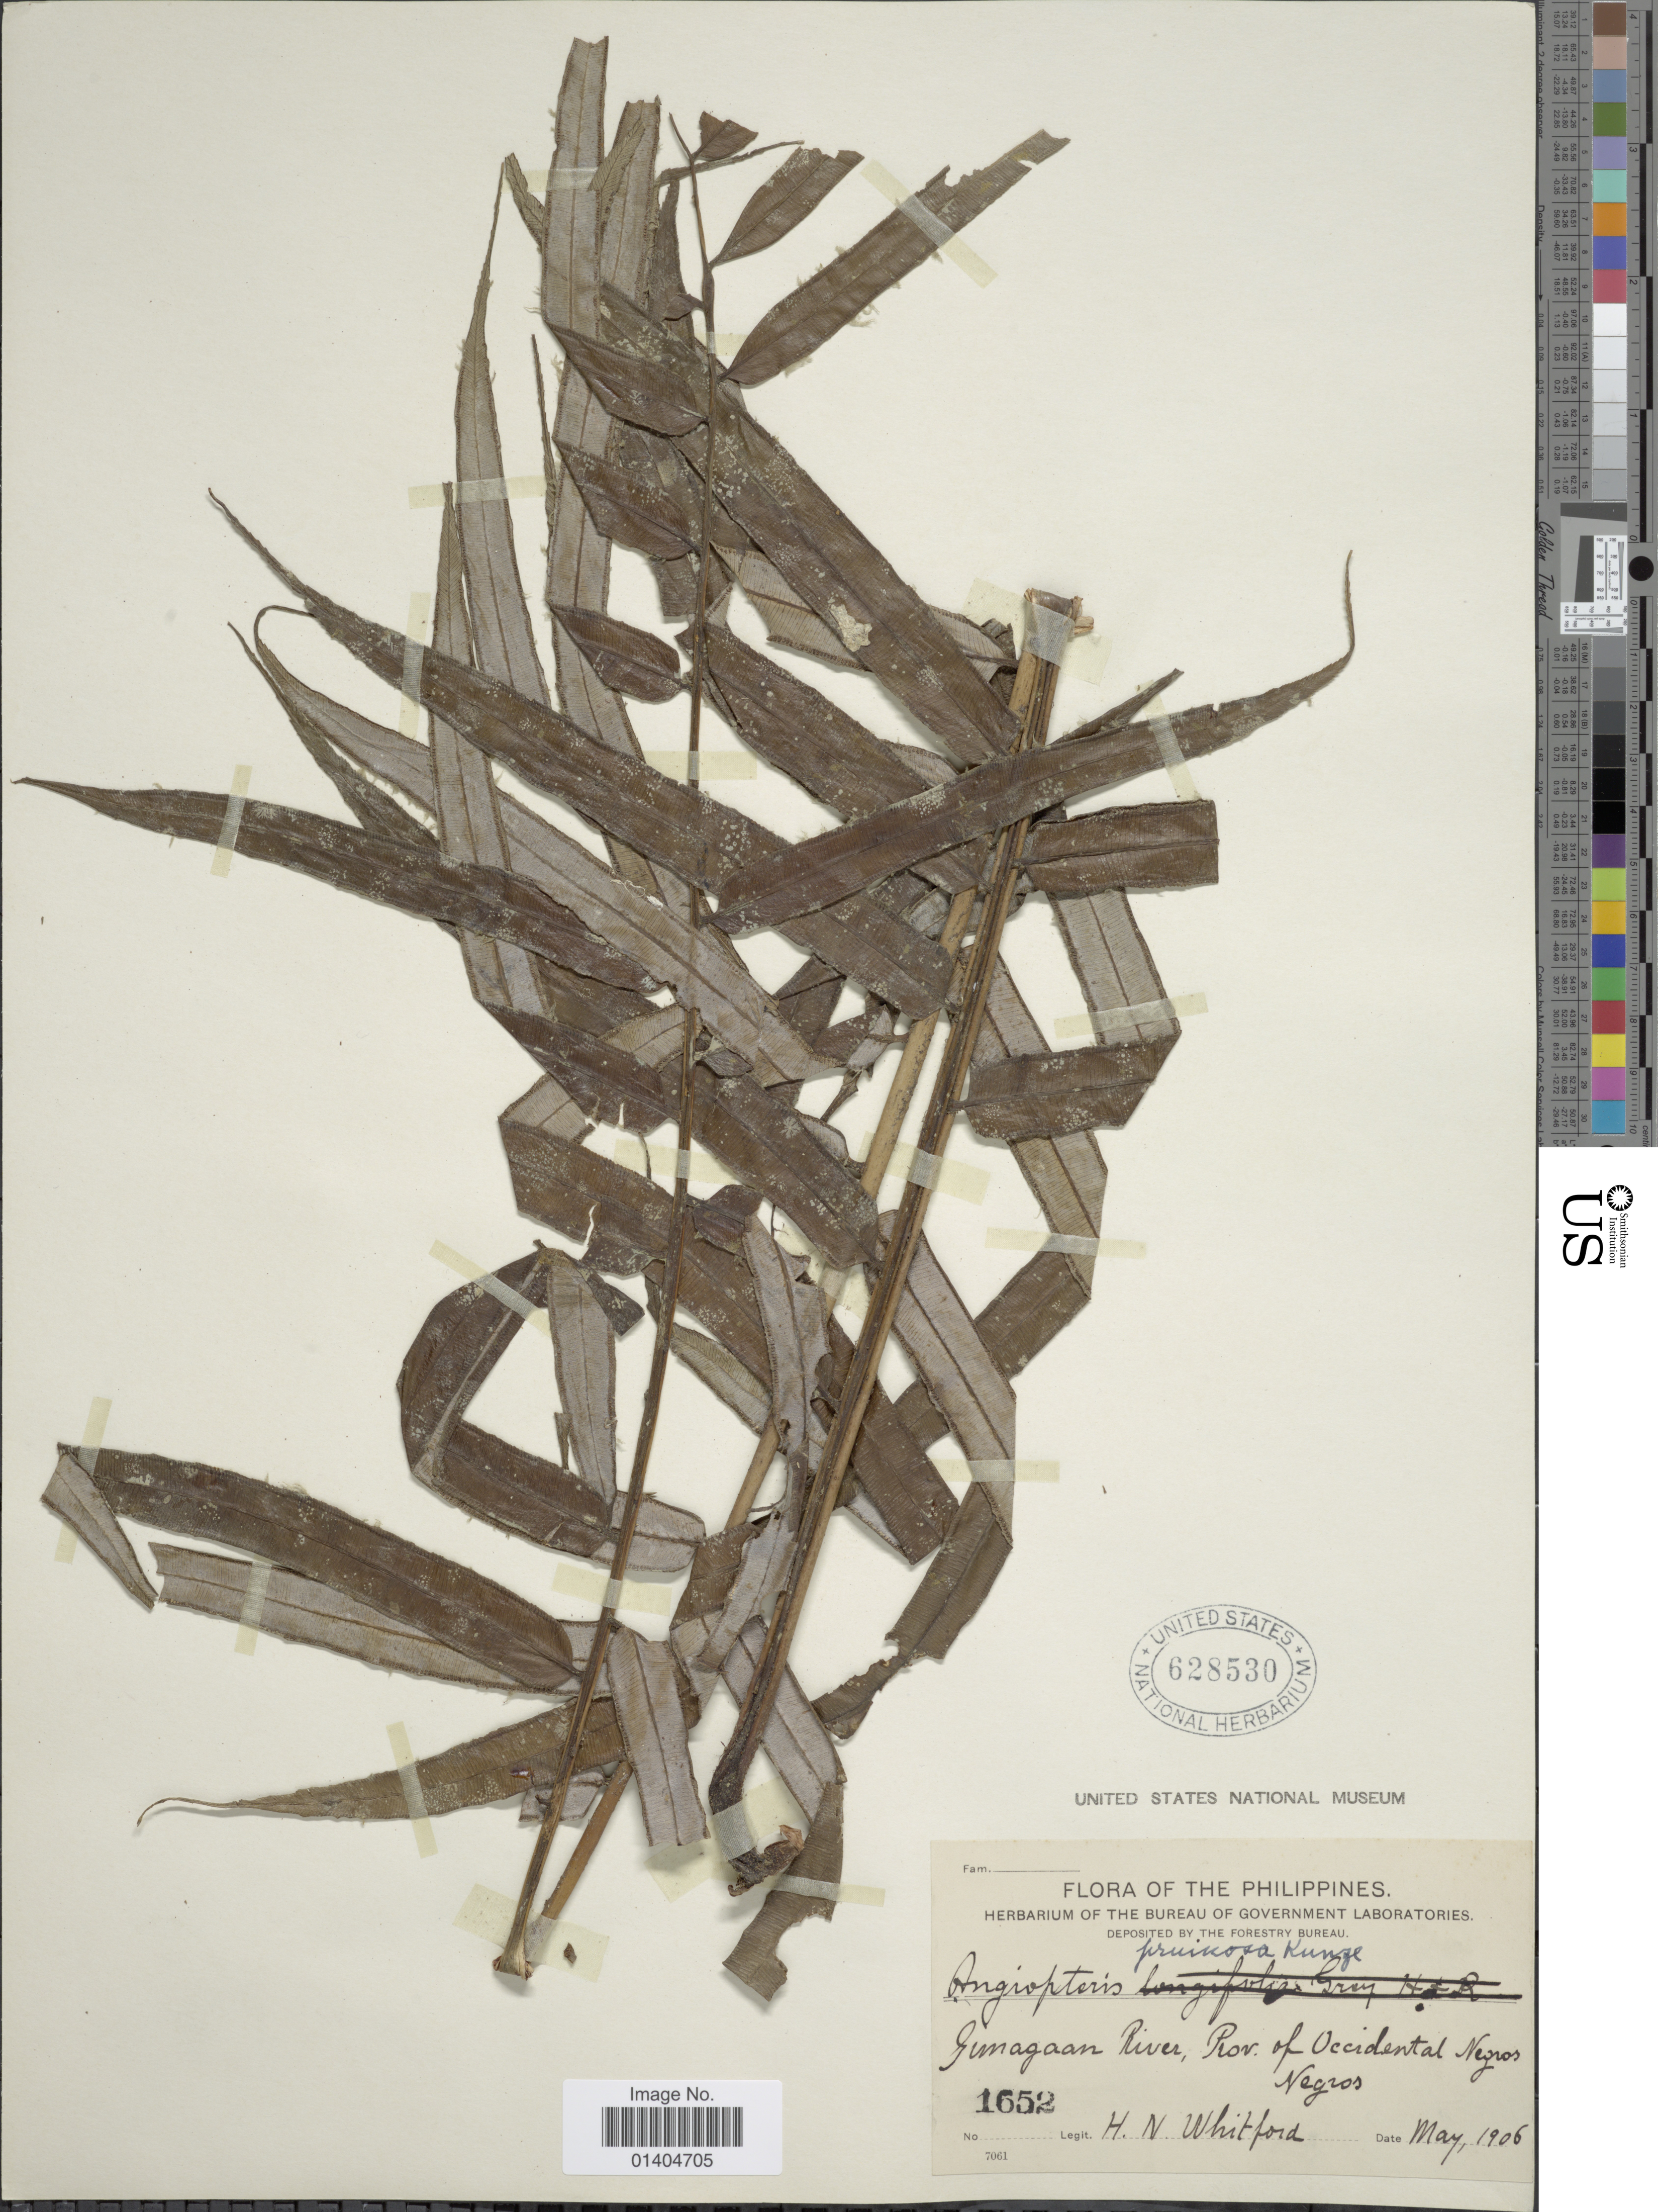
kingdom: Plantae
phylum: Tracheophyta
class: Polypodiopsida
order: Marattiales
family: Marattiaceae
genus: Angiopteris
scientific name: Angiopteris pruinosa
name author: Kunze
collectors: H. N. Whitford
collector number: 1652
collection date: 1906-05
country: Philippines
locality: The Philippines Gunagaan River, Prov. of Occidental Negros, Negros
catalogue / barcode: US 628530